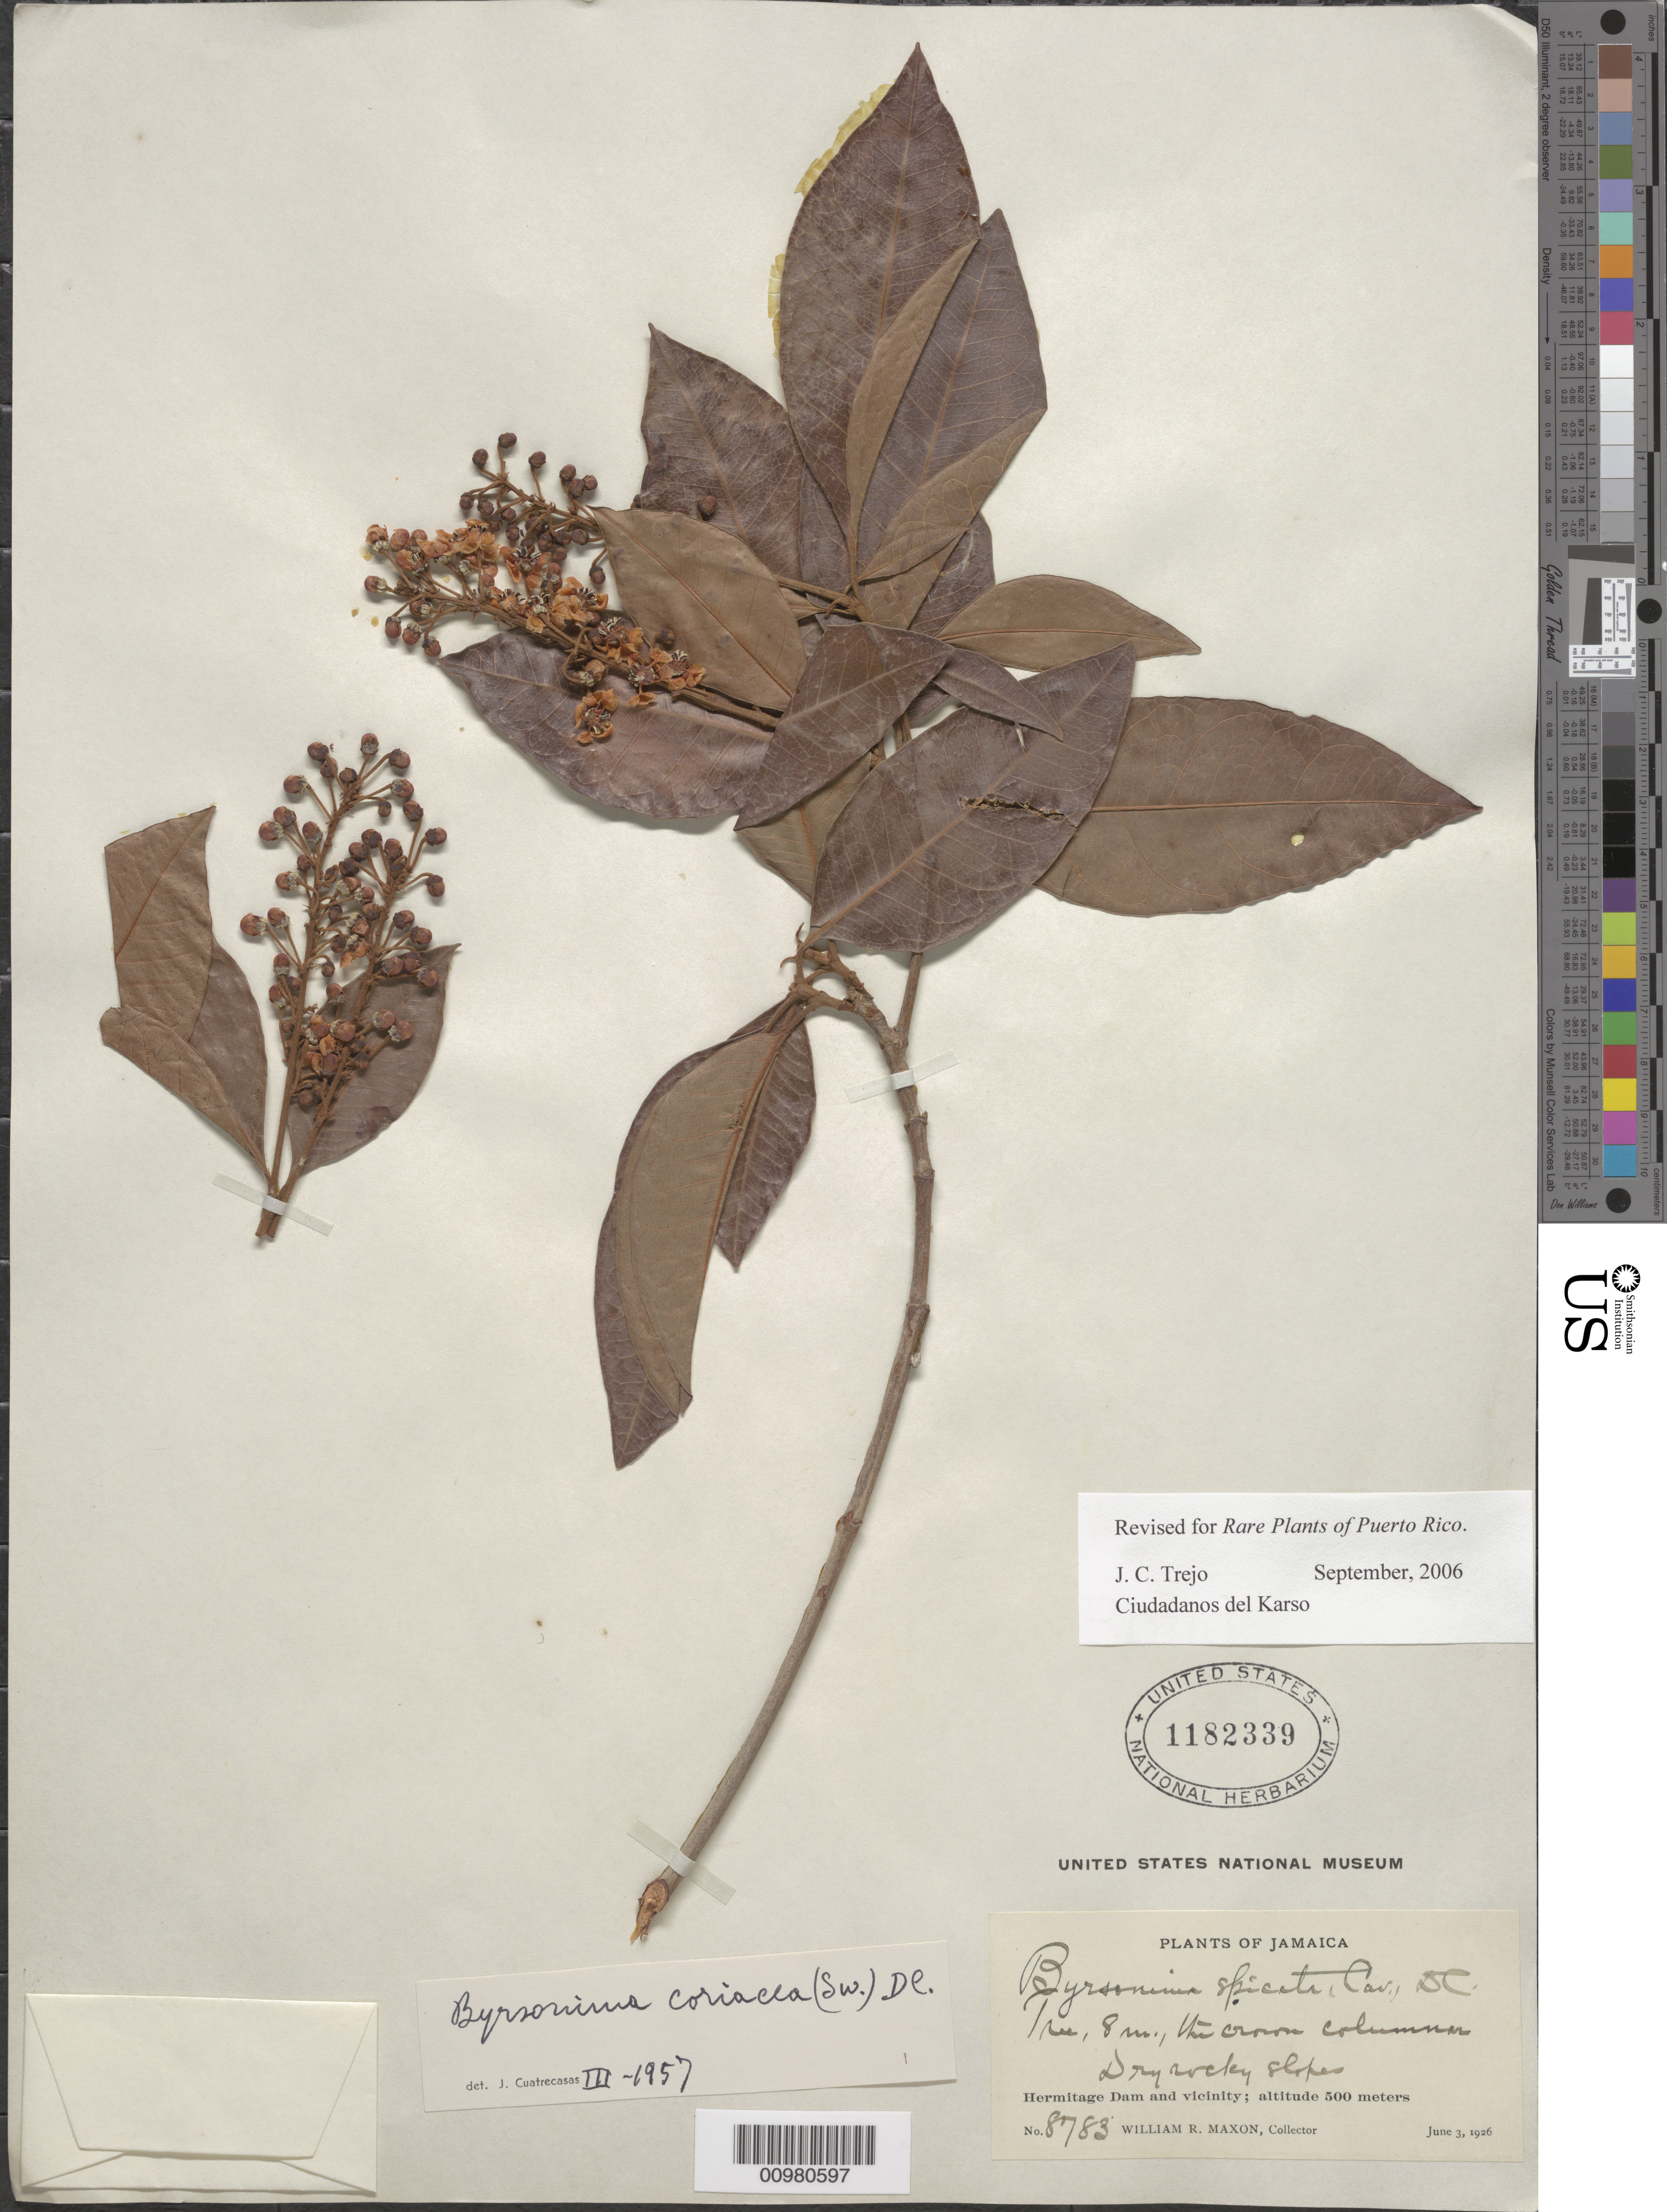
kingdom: Plantae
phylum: Tracheophyta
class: Magnoliopsida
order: Malpighiales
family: Malpighiaceae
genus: Byrsonima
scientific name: Byrsonima crassifolia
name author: (L.) Kunth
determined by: Trejo-Torres, J. C.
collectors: W. R. Maxon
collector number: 8783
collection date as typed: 03 Jun 1926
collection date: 1926-06-03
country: Jamaica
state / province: Saint Andrew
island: Jamaica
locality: Hermitage Dam and vicinity.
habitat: Dry rocky slopes.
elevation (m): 500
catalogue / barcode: US 1182339